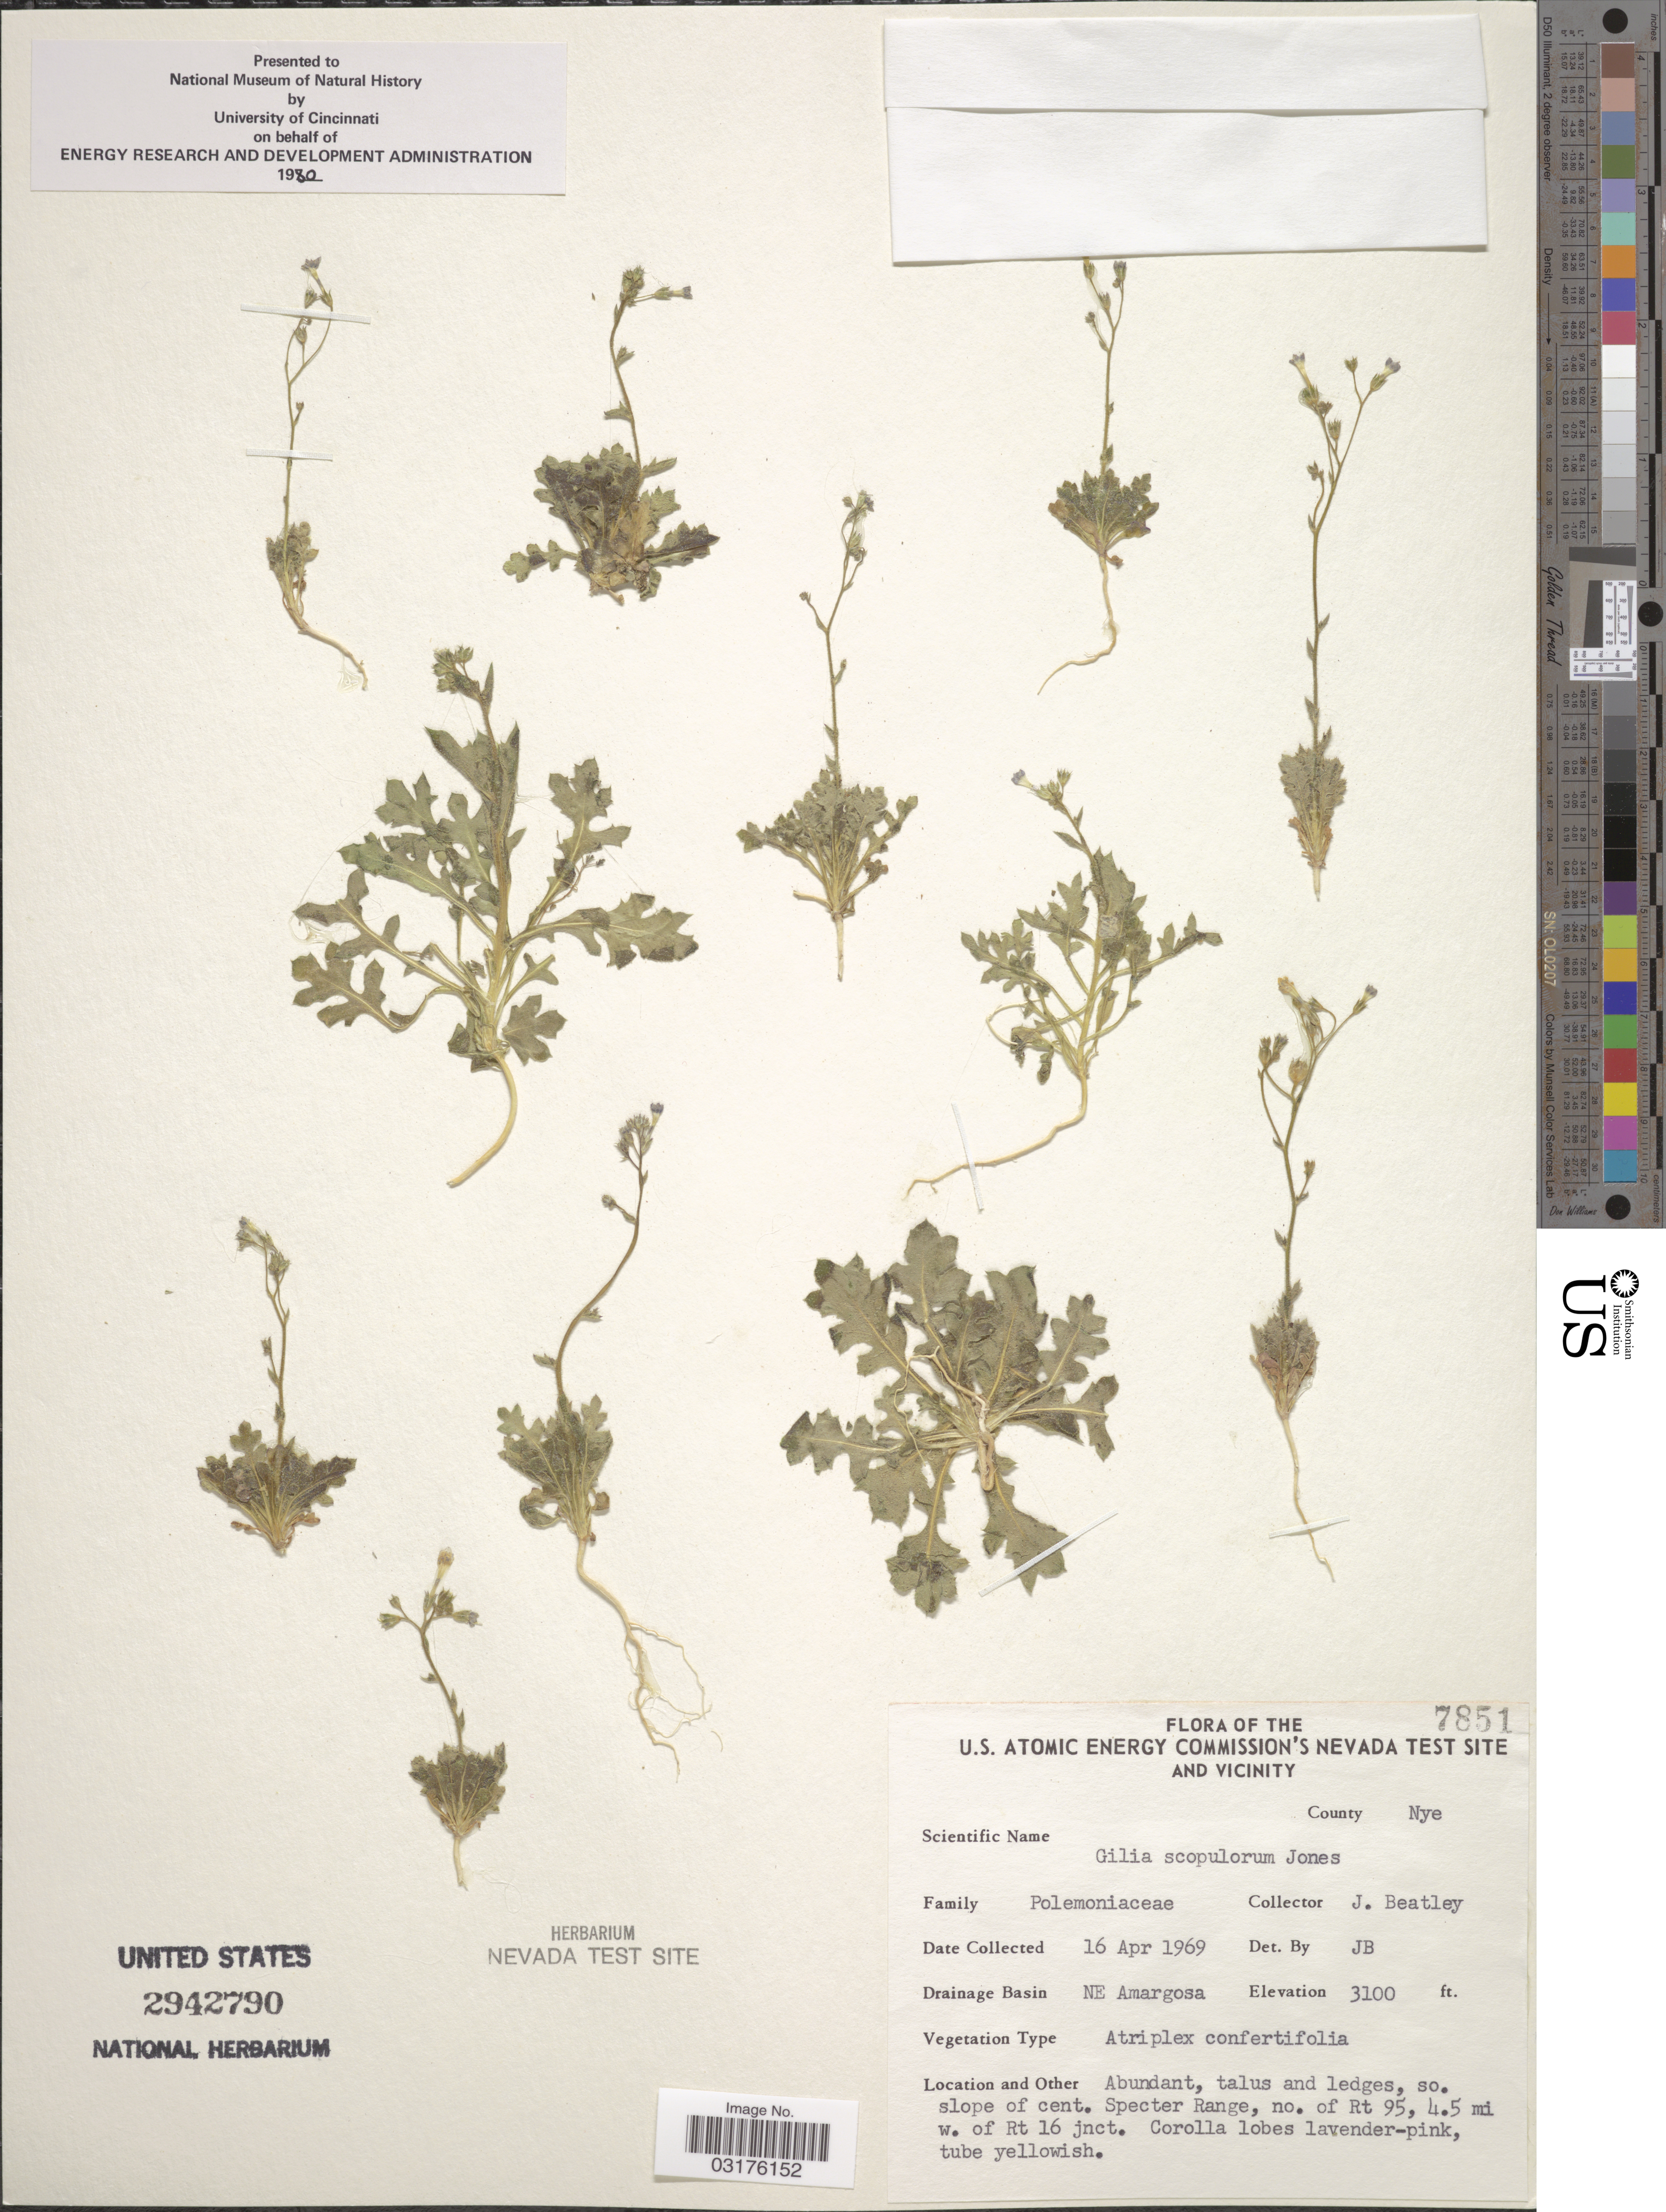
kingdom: Plantae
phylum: Tracheophyta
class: Magnoliopsida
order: Ericales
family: Polemoniaceae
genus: Gilia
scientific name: Gilia scopulorum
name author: M.E. Jones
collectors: J. C. Beatley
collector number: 7851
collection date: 1969-04-16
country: United States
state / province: Nevada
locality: The U.S. Atomic Energy Commission's Nevada Test Site And Vicinity, County Nye, Drainage Basin NE Amargosa, so. slope of cent. Specter Range, no. of Rt 95, 4.5 mi w. of Rt 16 jnct.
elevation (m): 945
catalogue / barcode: US 2942790